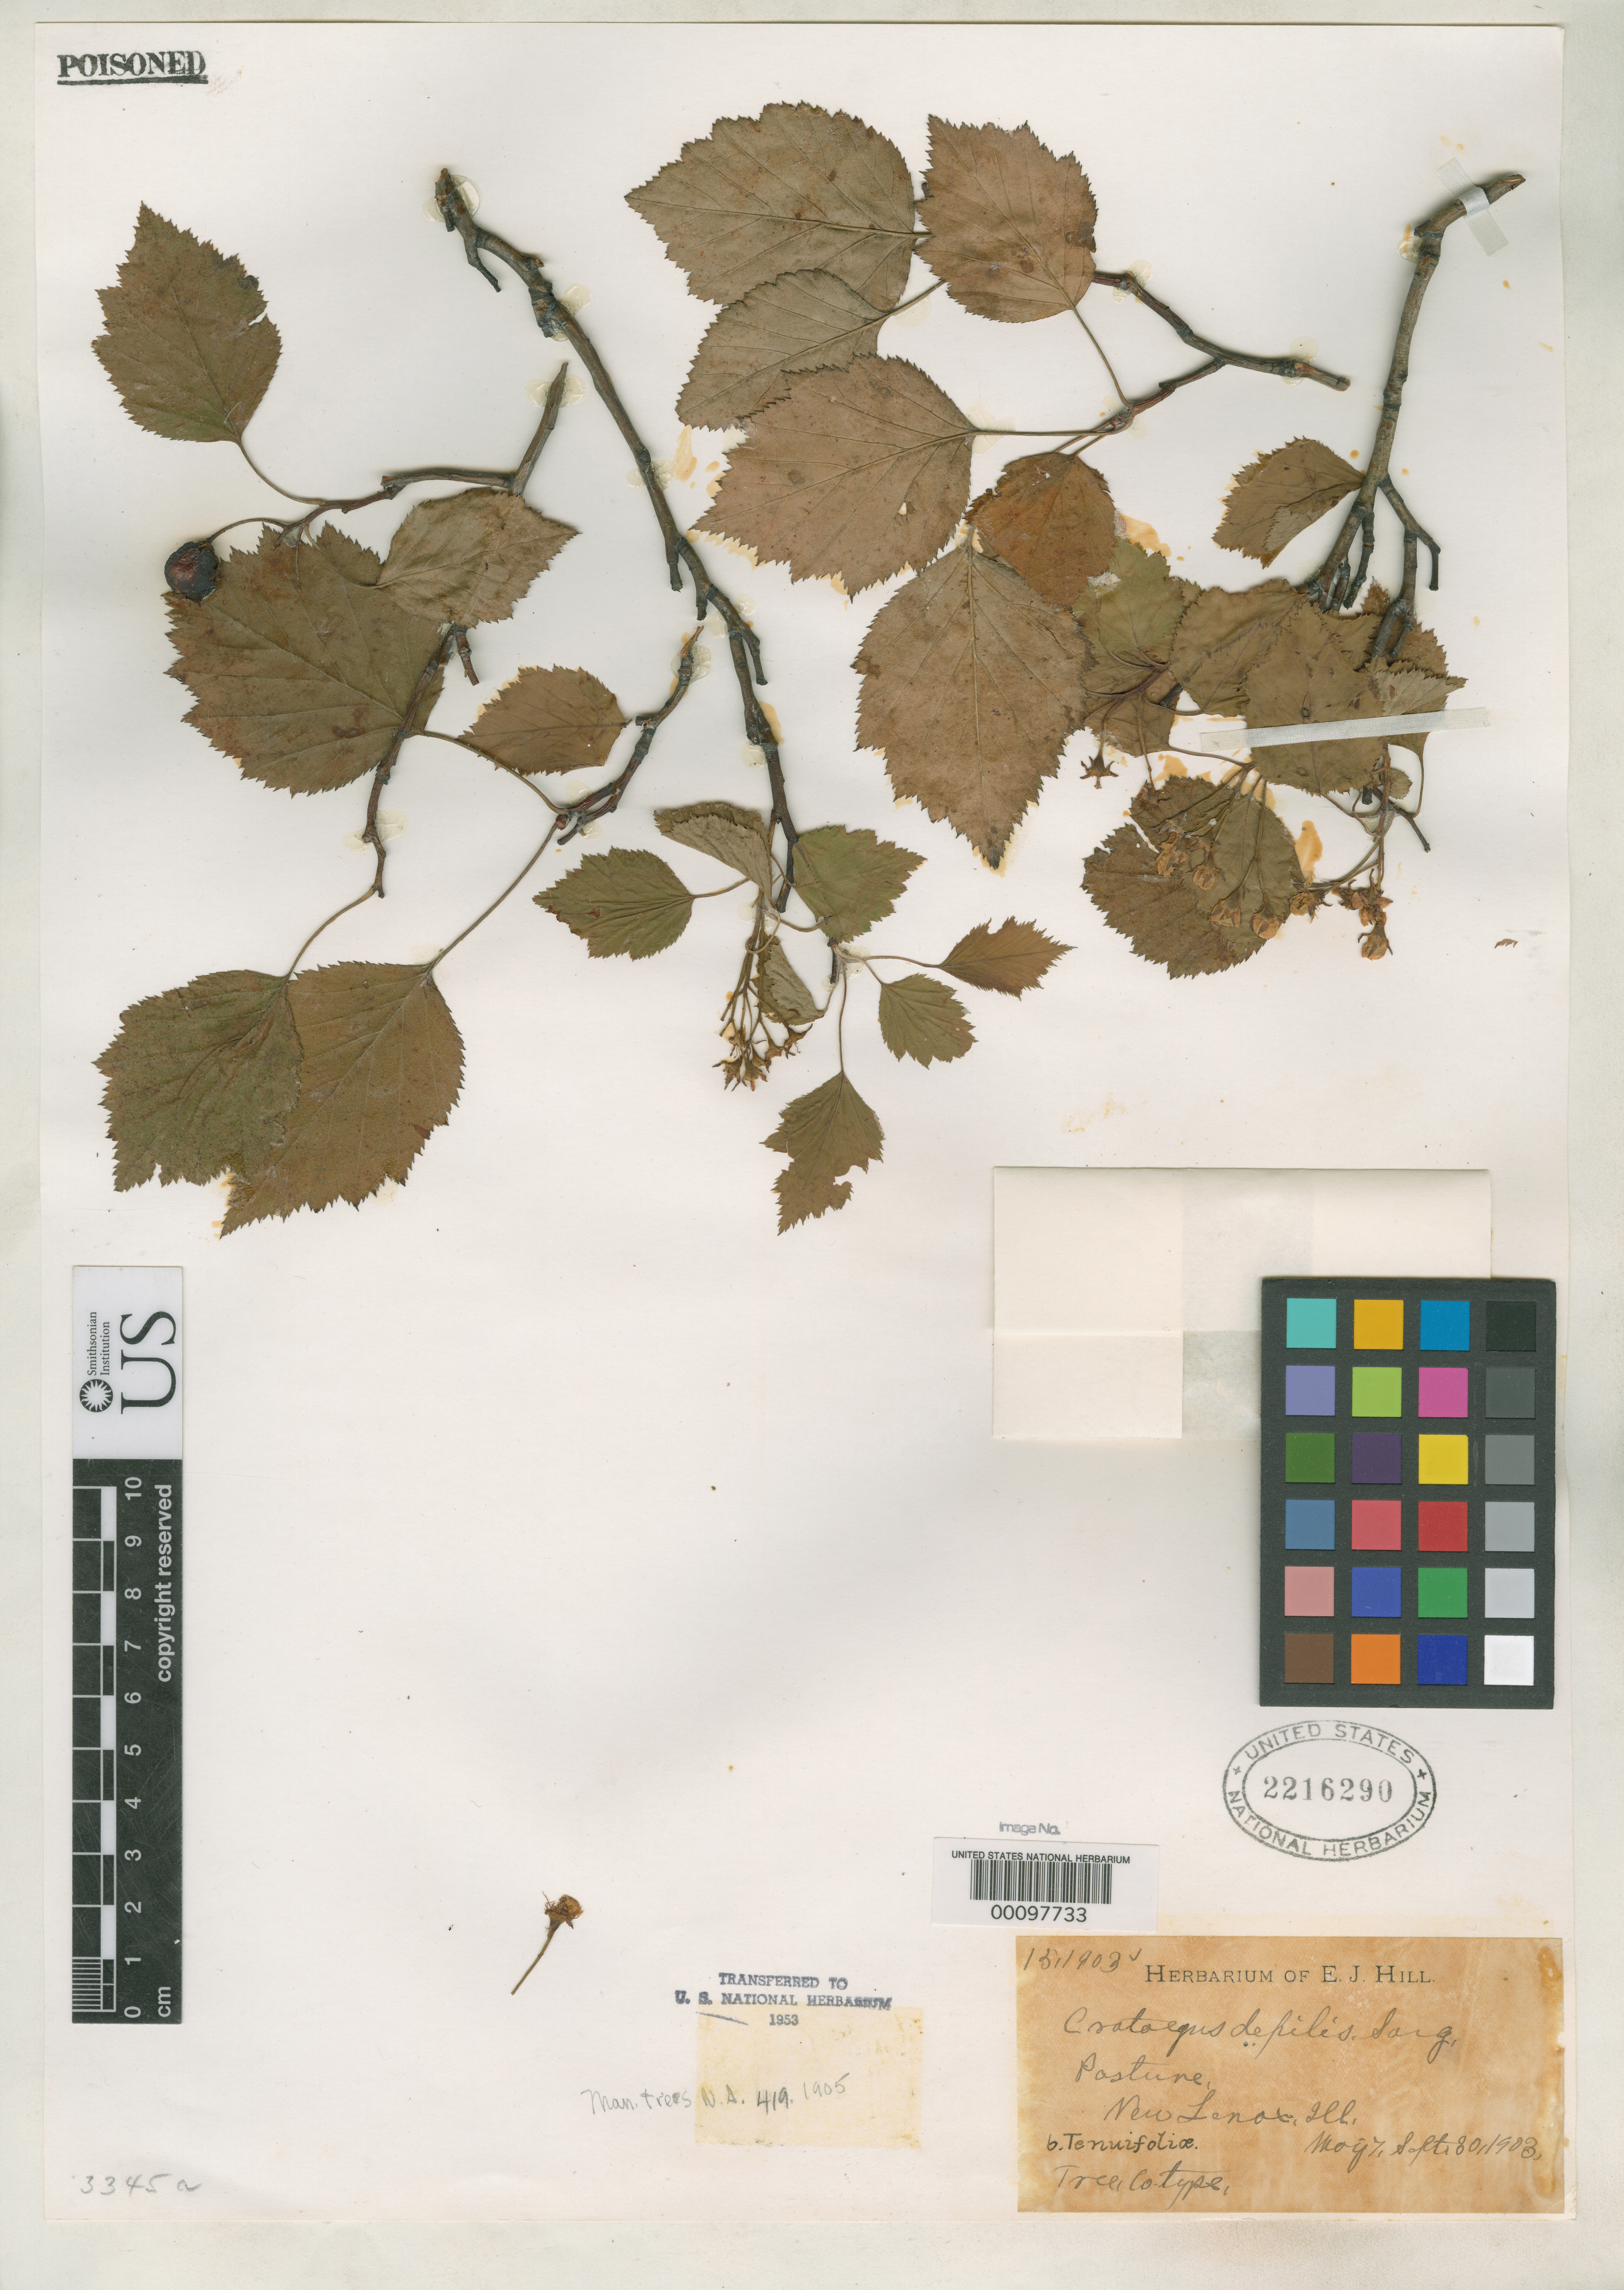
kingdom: Plantae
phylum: Tracheophyta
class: Magnoliopsida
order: Rosales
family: Rosaceae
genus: Crataegus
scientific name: Crataegus depilis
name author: Sarg.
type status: Type Collection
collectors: E. J. Hill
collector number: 15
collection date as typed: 08 Sep 1903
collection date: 1903-09-08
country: United States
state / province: Illinois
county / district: Will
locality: New Lenox.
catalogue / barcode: US 2216290